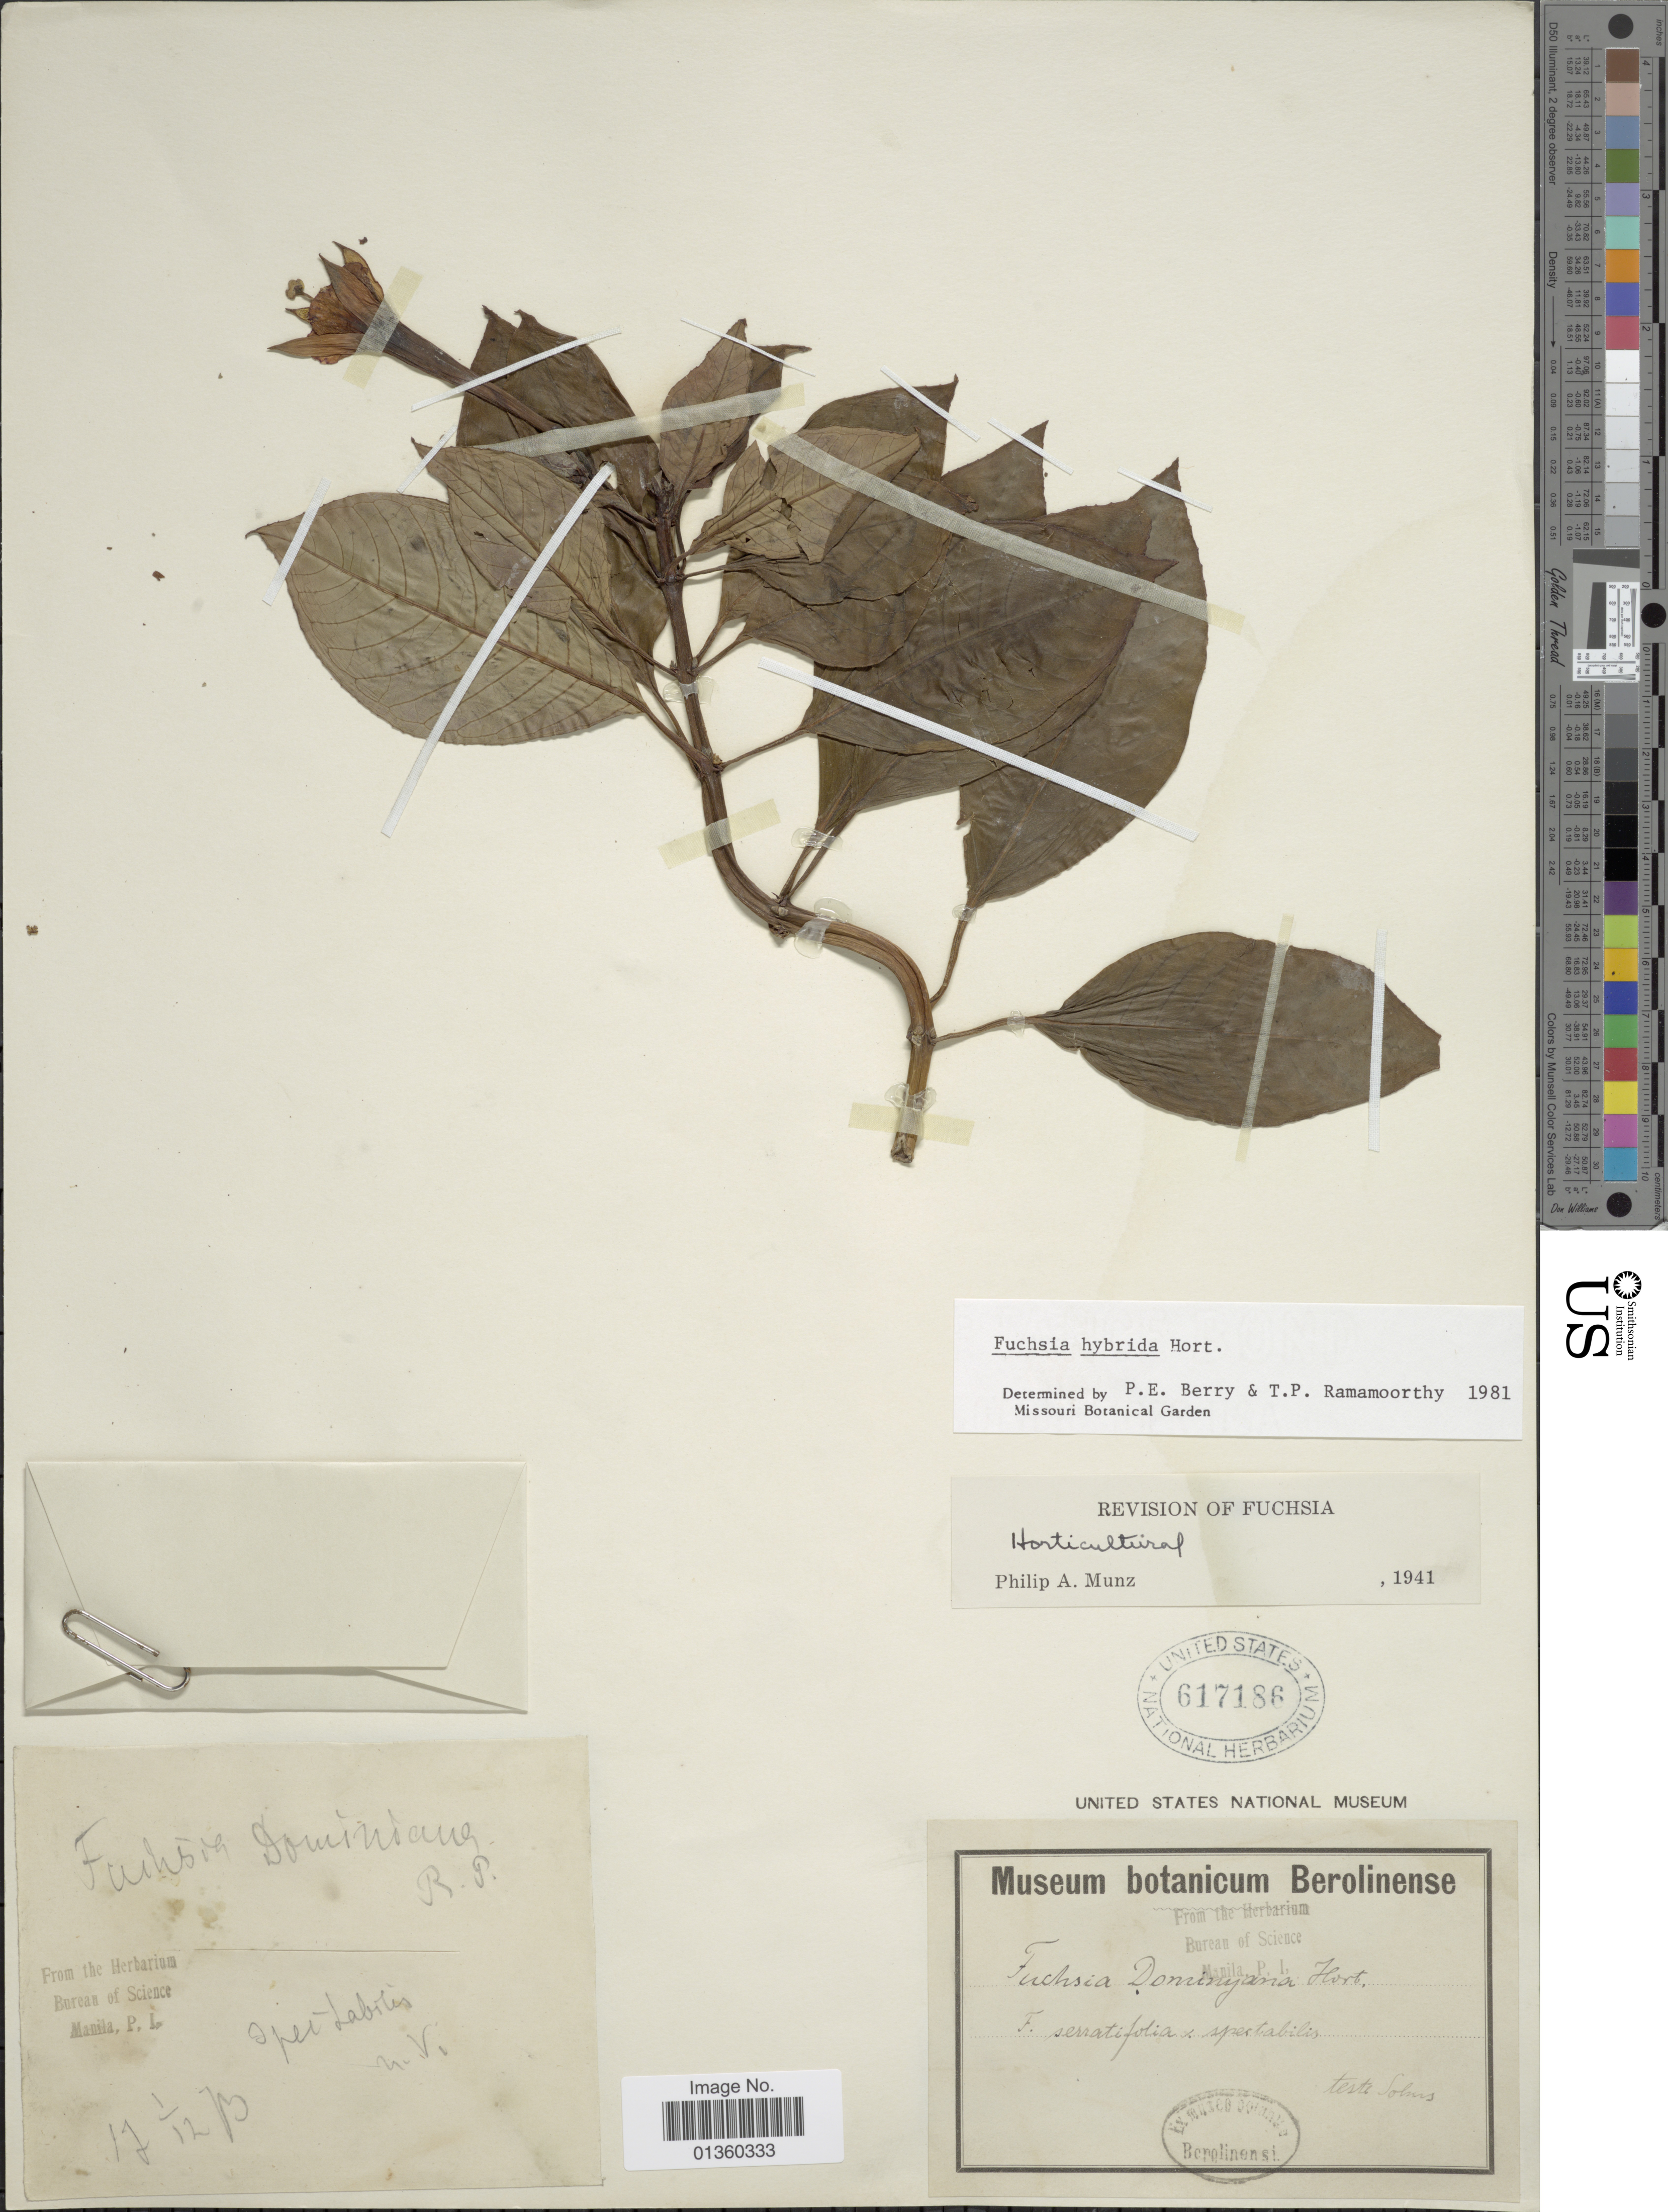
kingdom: Plantae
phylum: Tracheophyta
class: Magnoliopsida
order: Myrtales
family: Onagraceae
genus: Fuchsia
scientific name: Fuchsia x hybrida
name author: Hort.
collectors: ex Mus. Bot. Berolinensi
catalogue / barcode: US 617186